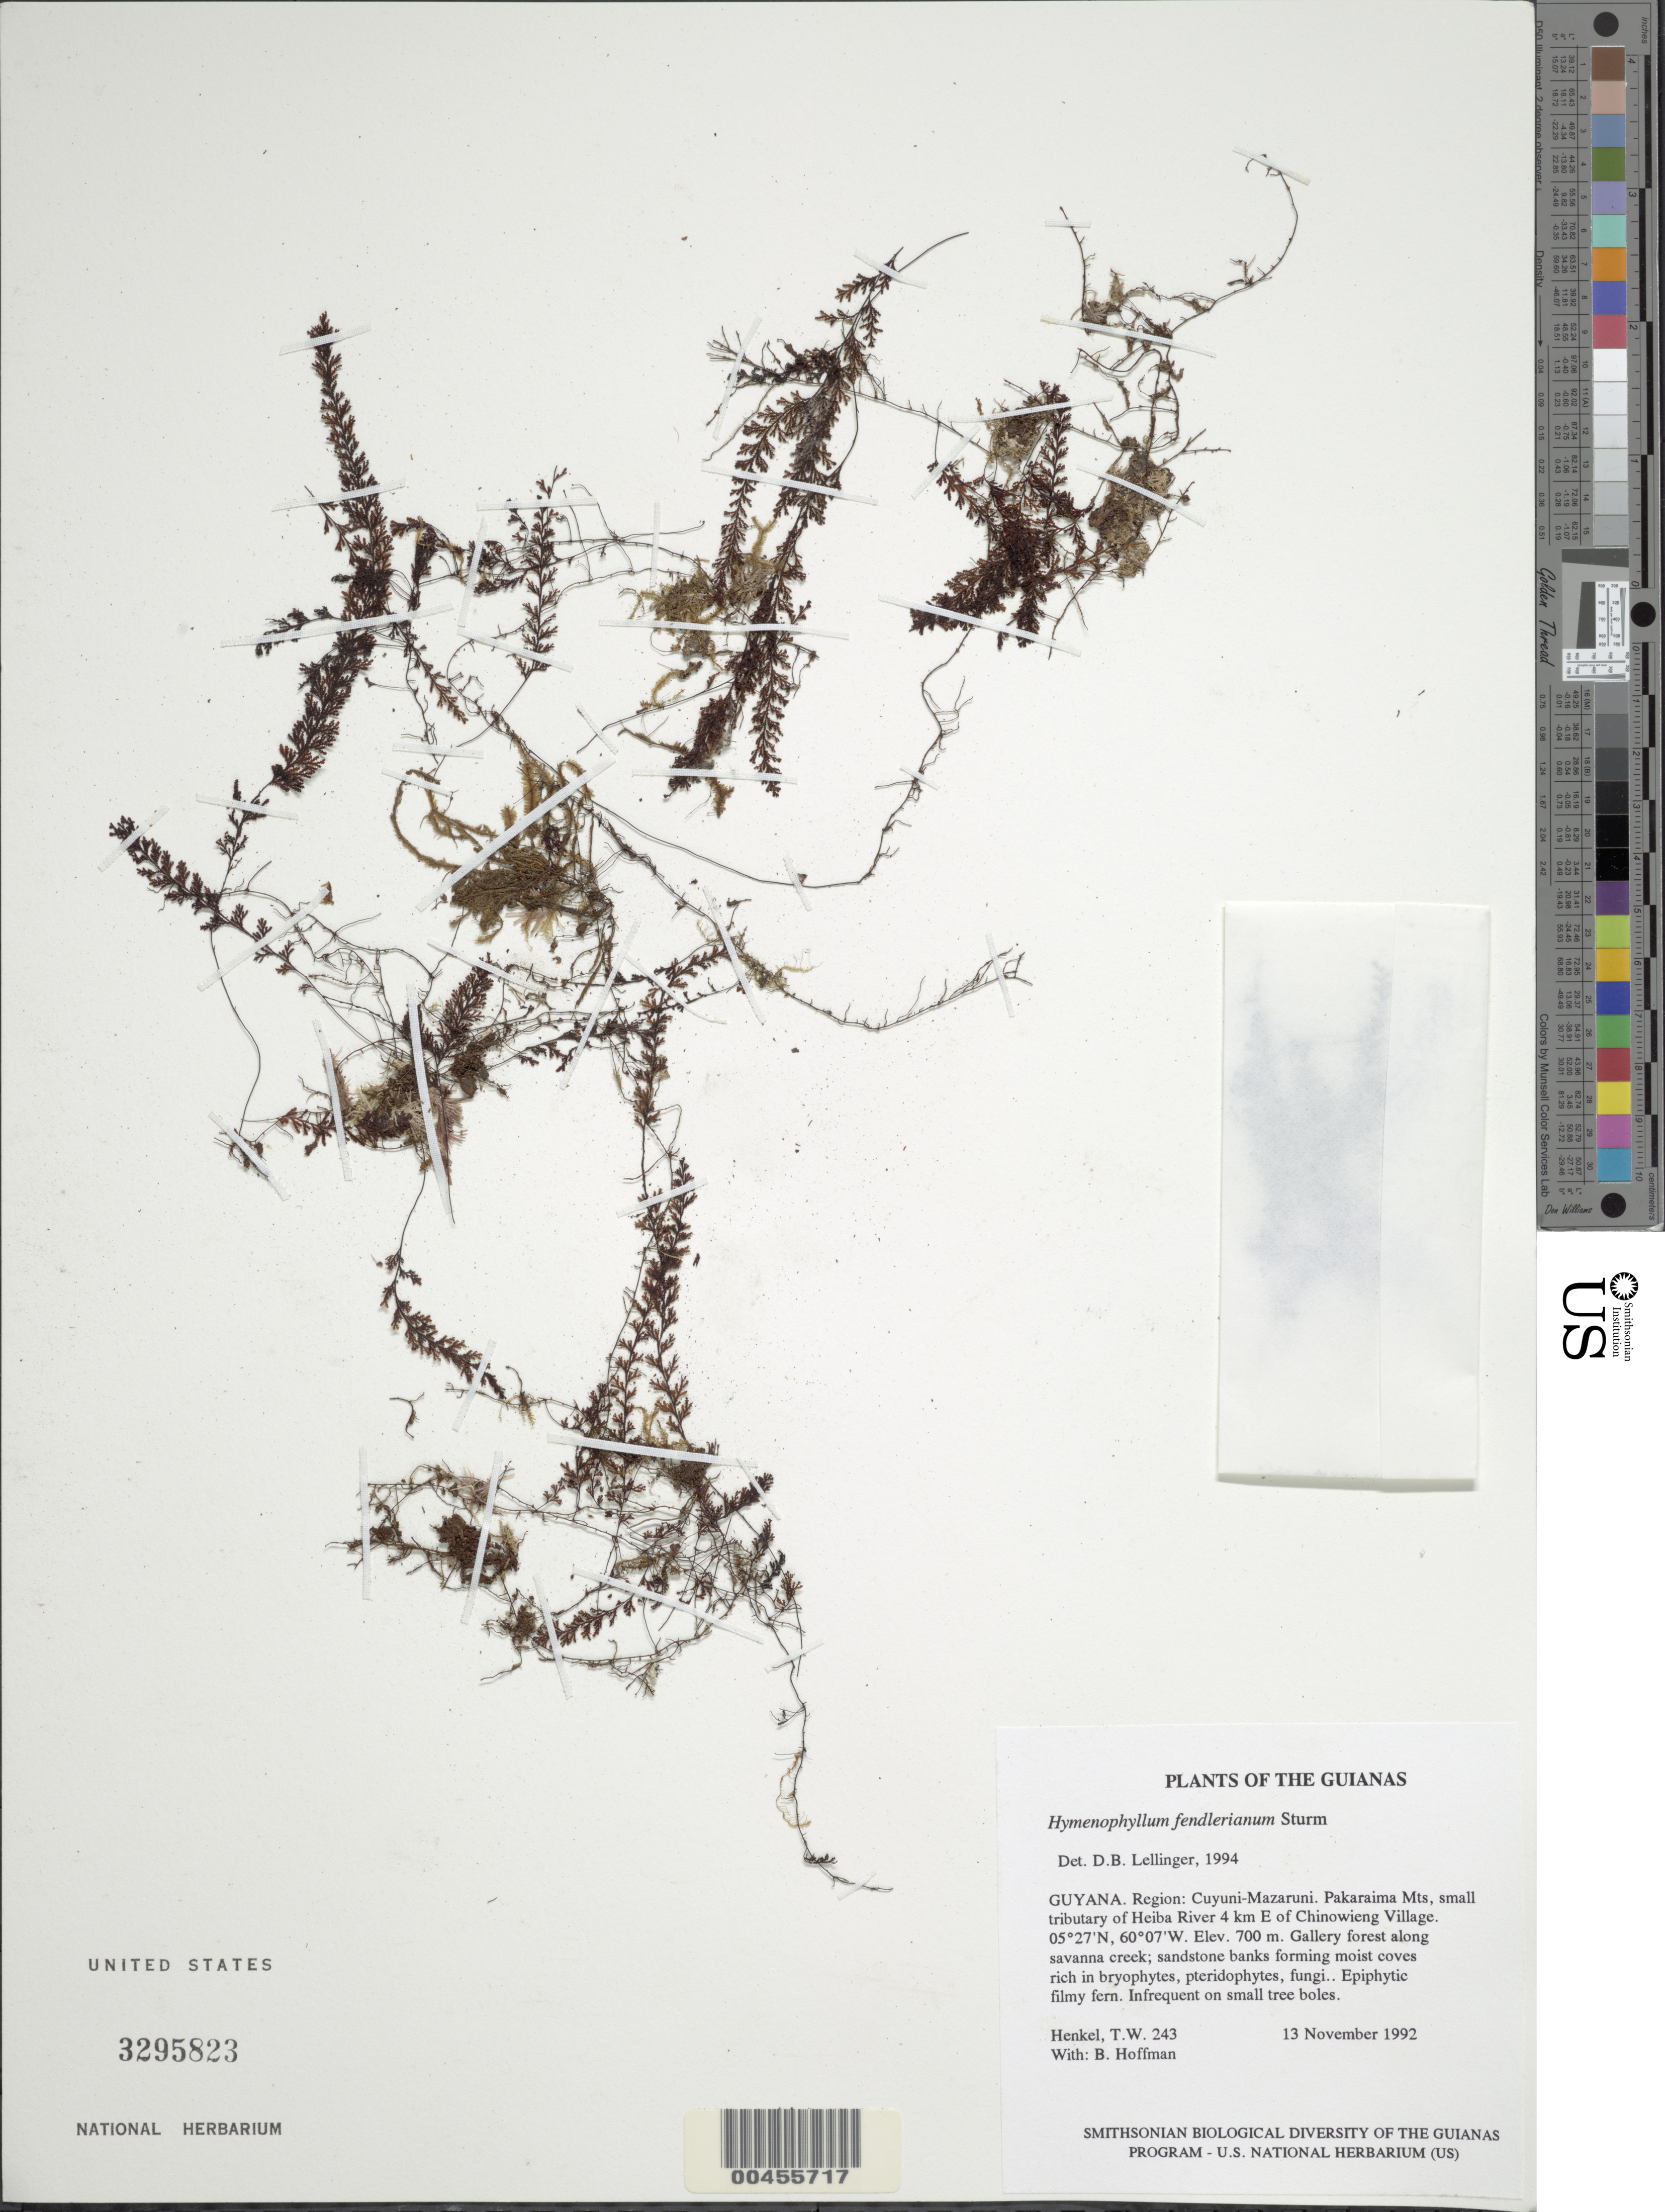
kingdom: Plantae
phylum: Tracheophyta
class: Polypodiopsida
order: Hymenophyllales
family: Hymenophyllaceae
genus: Hymenophyllum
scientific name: Hymenophyllum fendlerianum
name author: J.W. Sturm in Mart.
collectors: T. Henkel & B. Hoffman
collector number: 243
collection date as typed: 13 November 1992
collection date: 1992-11-13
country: Guyana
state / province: Cuyuni-Mazaruni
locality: Pakaraima Mts, small tributary of Heiba River 4 km E of Chinowieng Village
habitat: Gallery forest along savanna creek; sandstone banks forming moist coves rich in bryophytes, pteridophytes, fungi.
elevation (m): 700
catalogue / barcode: US 3295823